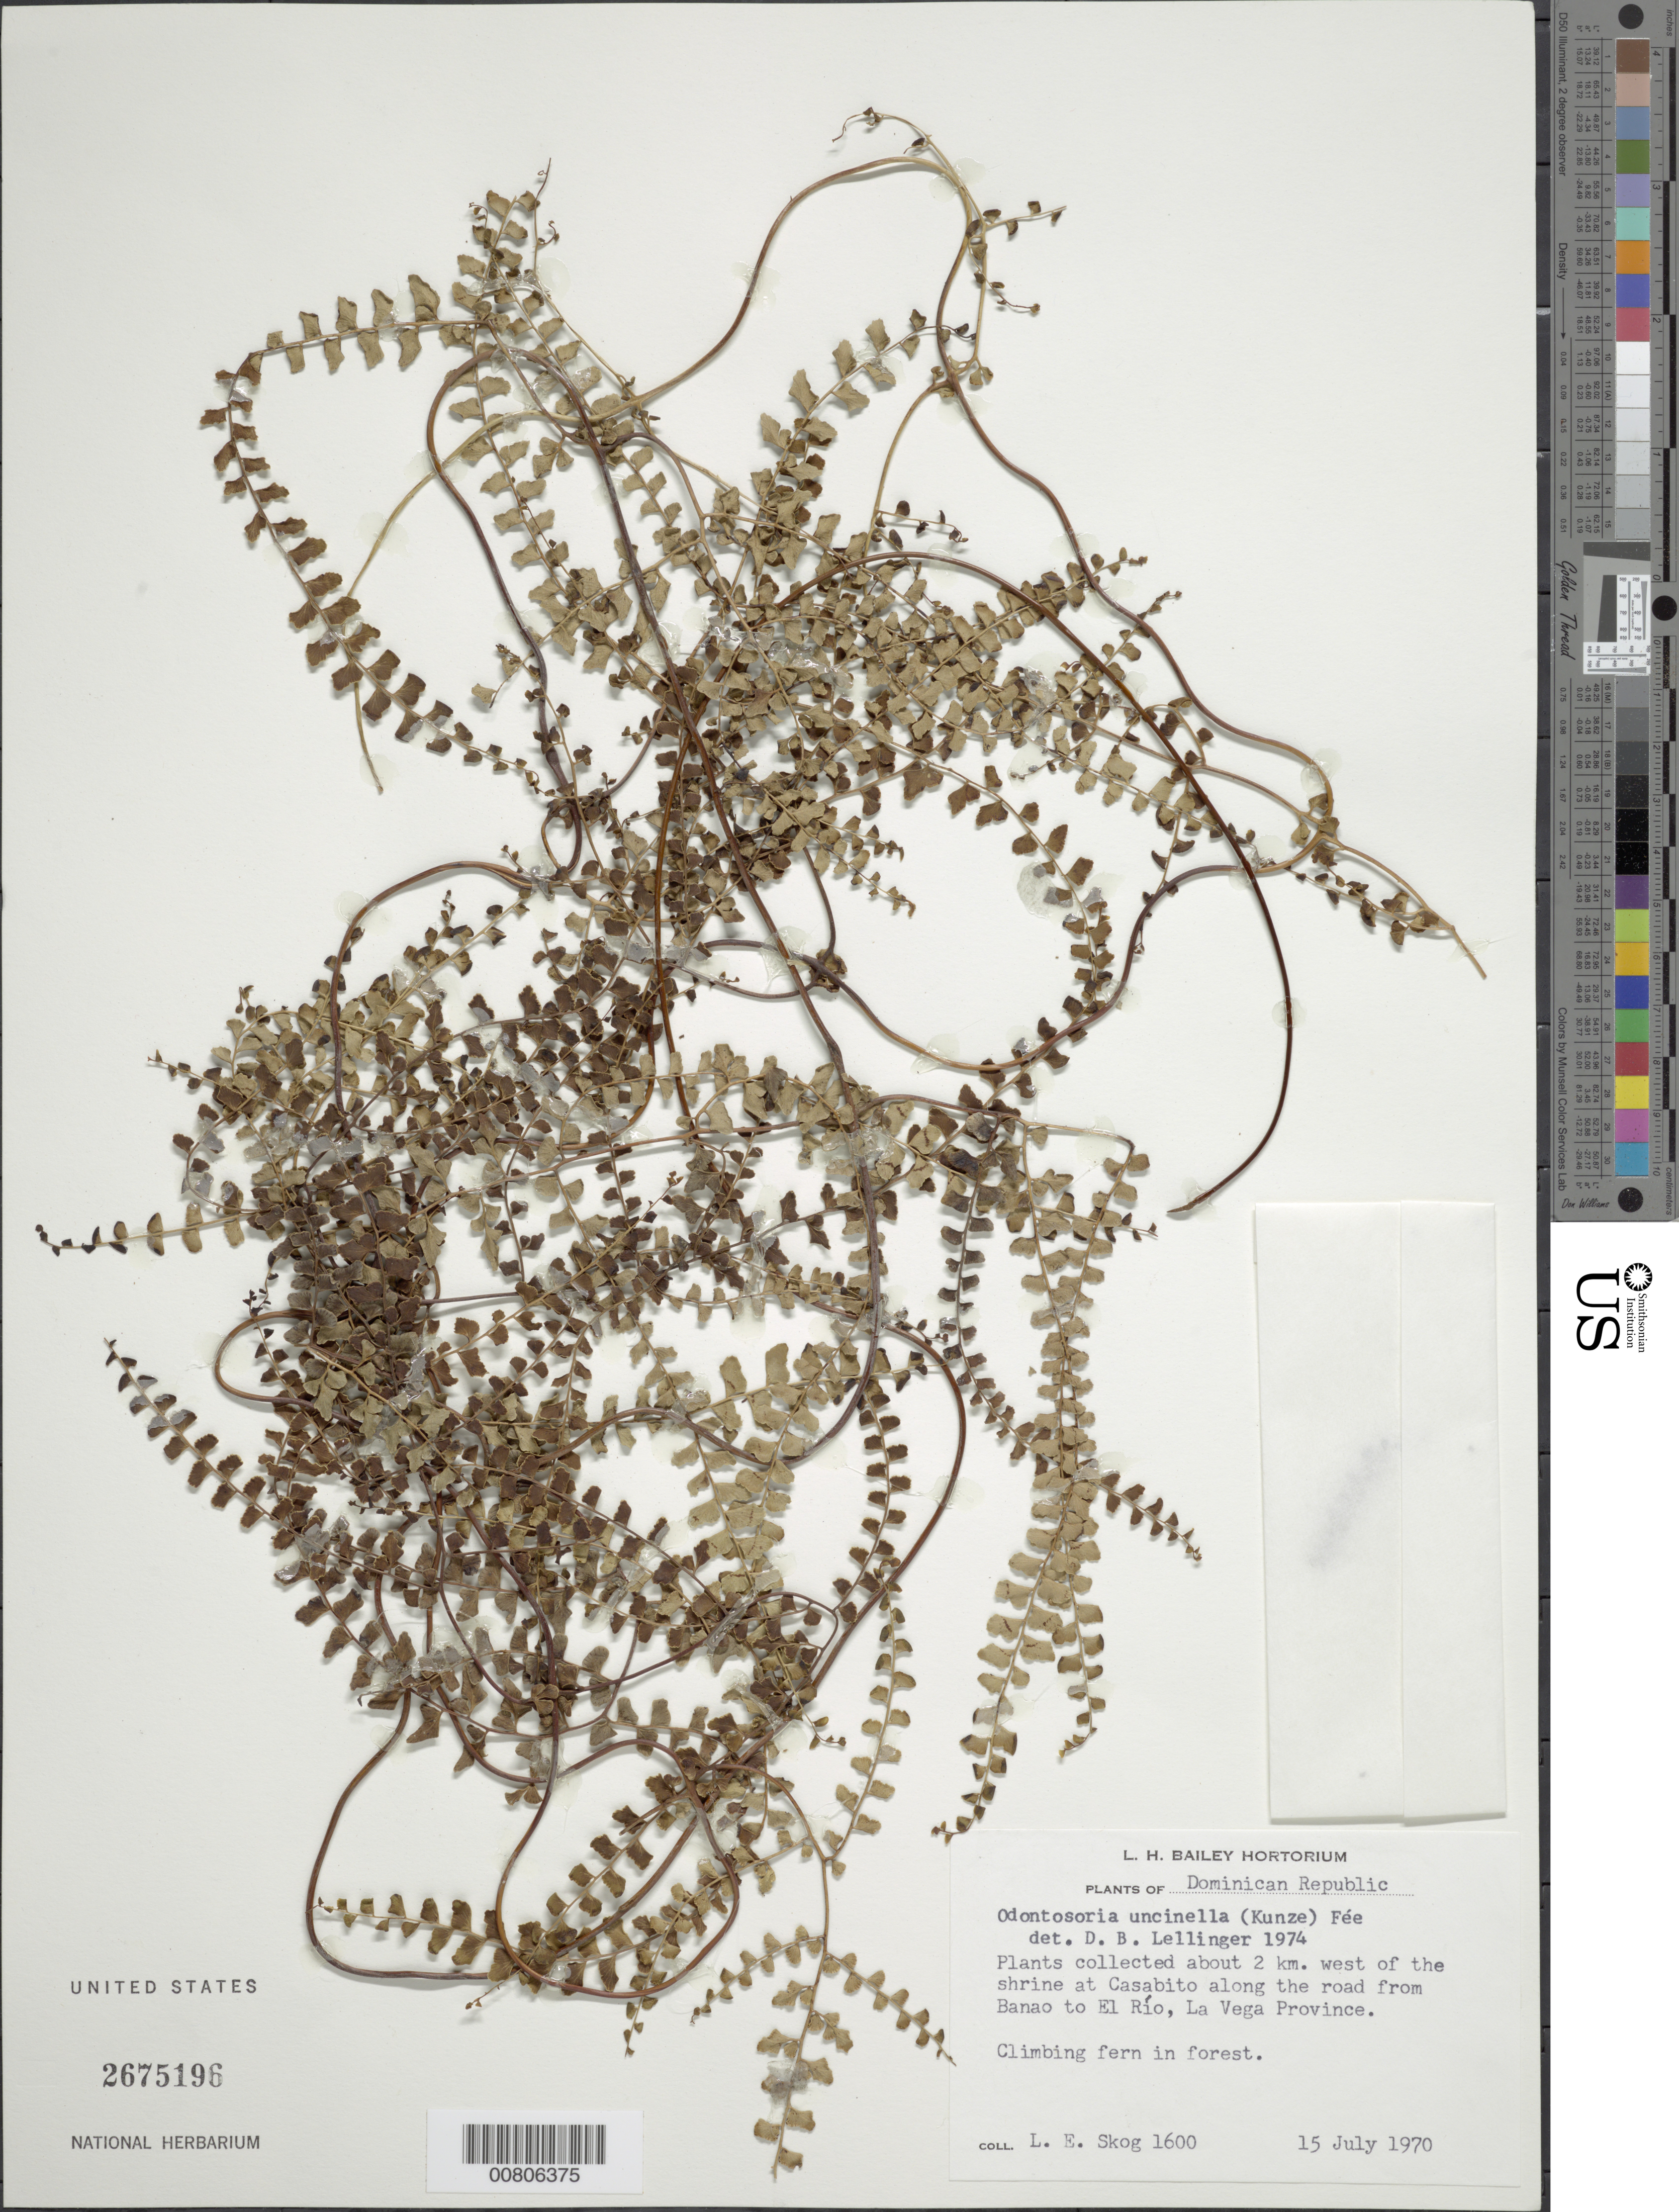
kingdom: Plantae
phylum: Tracheophyta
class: Polypodiopsida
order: Polypodiales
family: Lindsaeaceae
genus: Odontosoria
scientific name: Odontosoria scandens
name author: (Desv.) C. Chr.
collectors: L. E. Skog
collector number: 1600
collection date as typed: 15 Jul 1970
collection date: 1970-07-15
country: Dominican Republic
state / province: La Vega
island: Hispaniola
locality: Casabito, 2 km W along road from Banao to El Río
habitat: Forest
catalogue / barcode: US 2675196